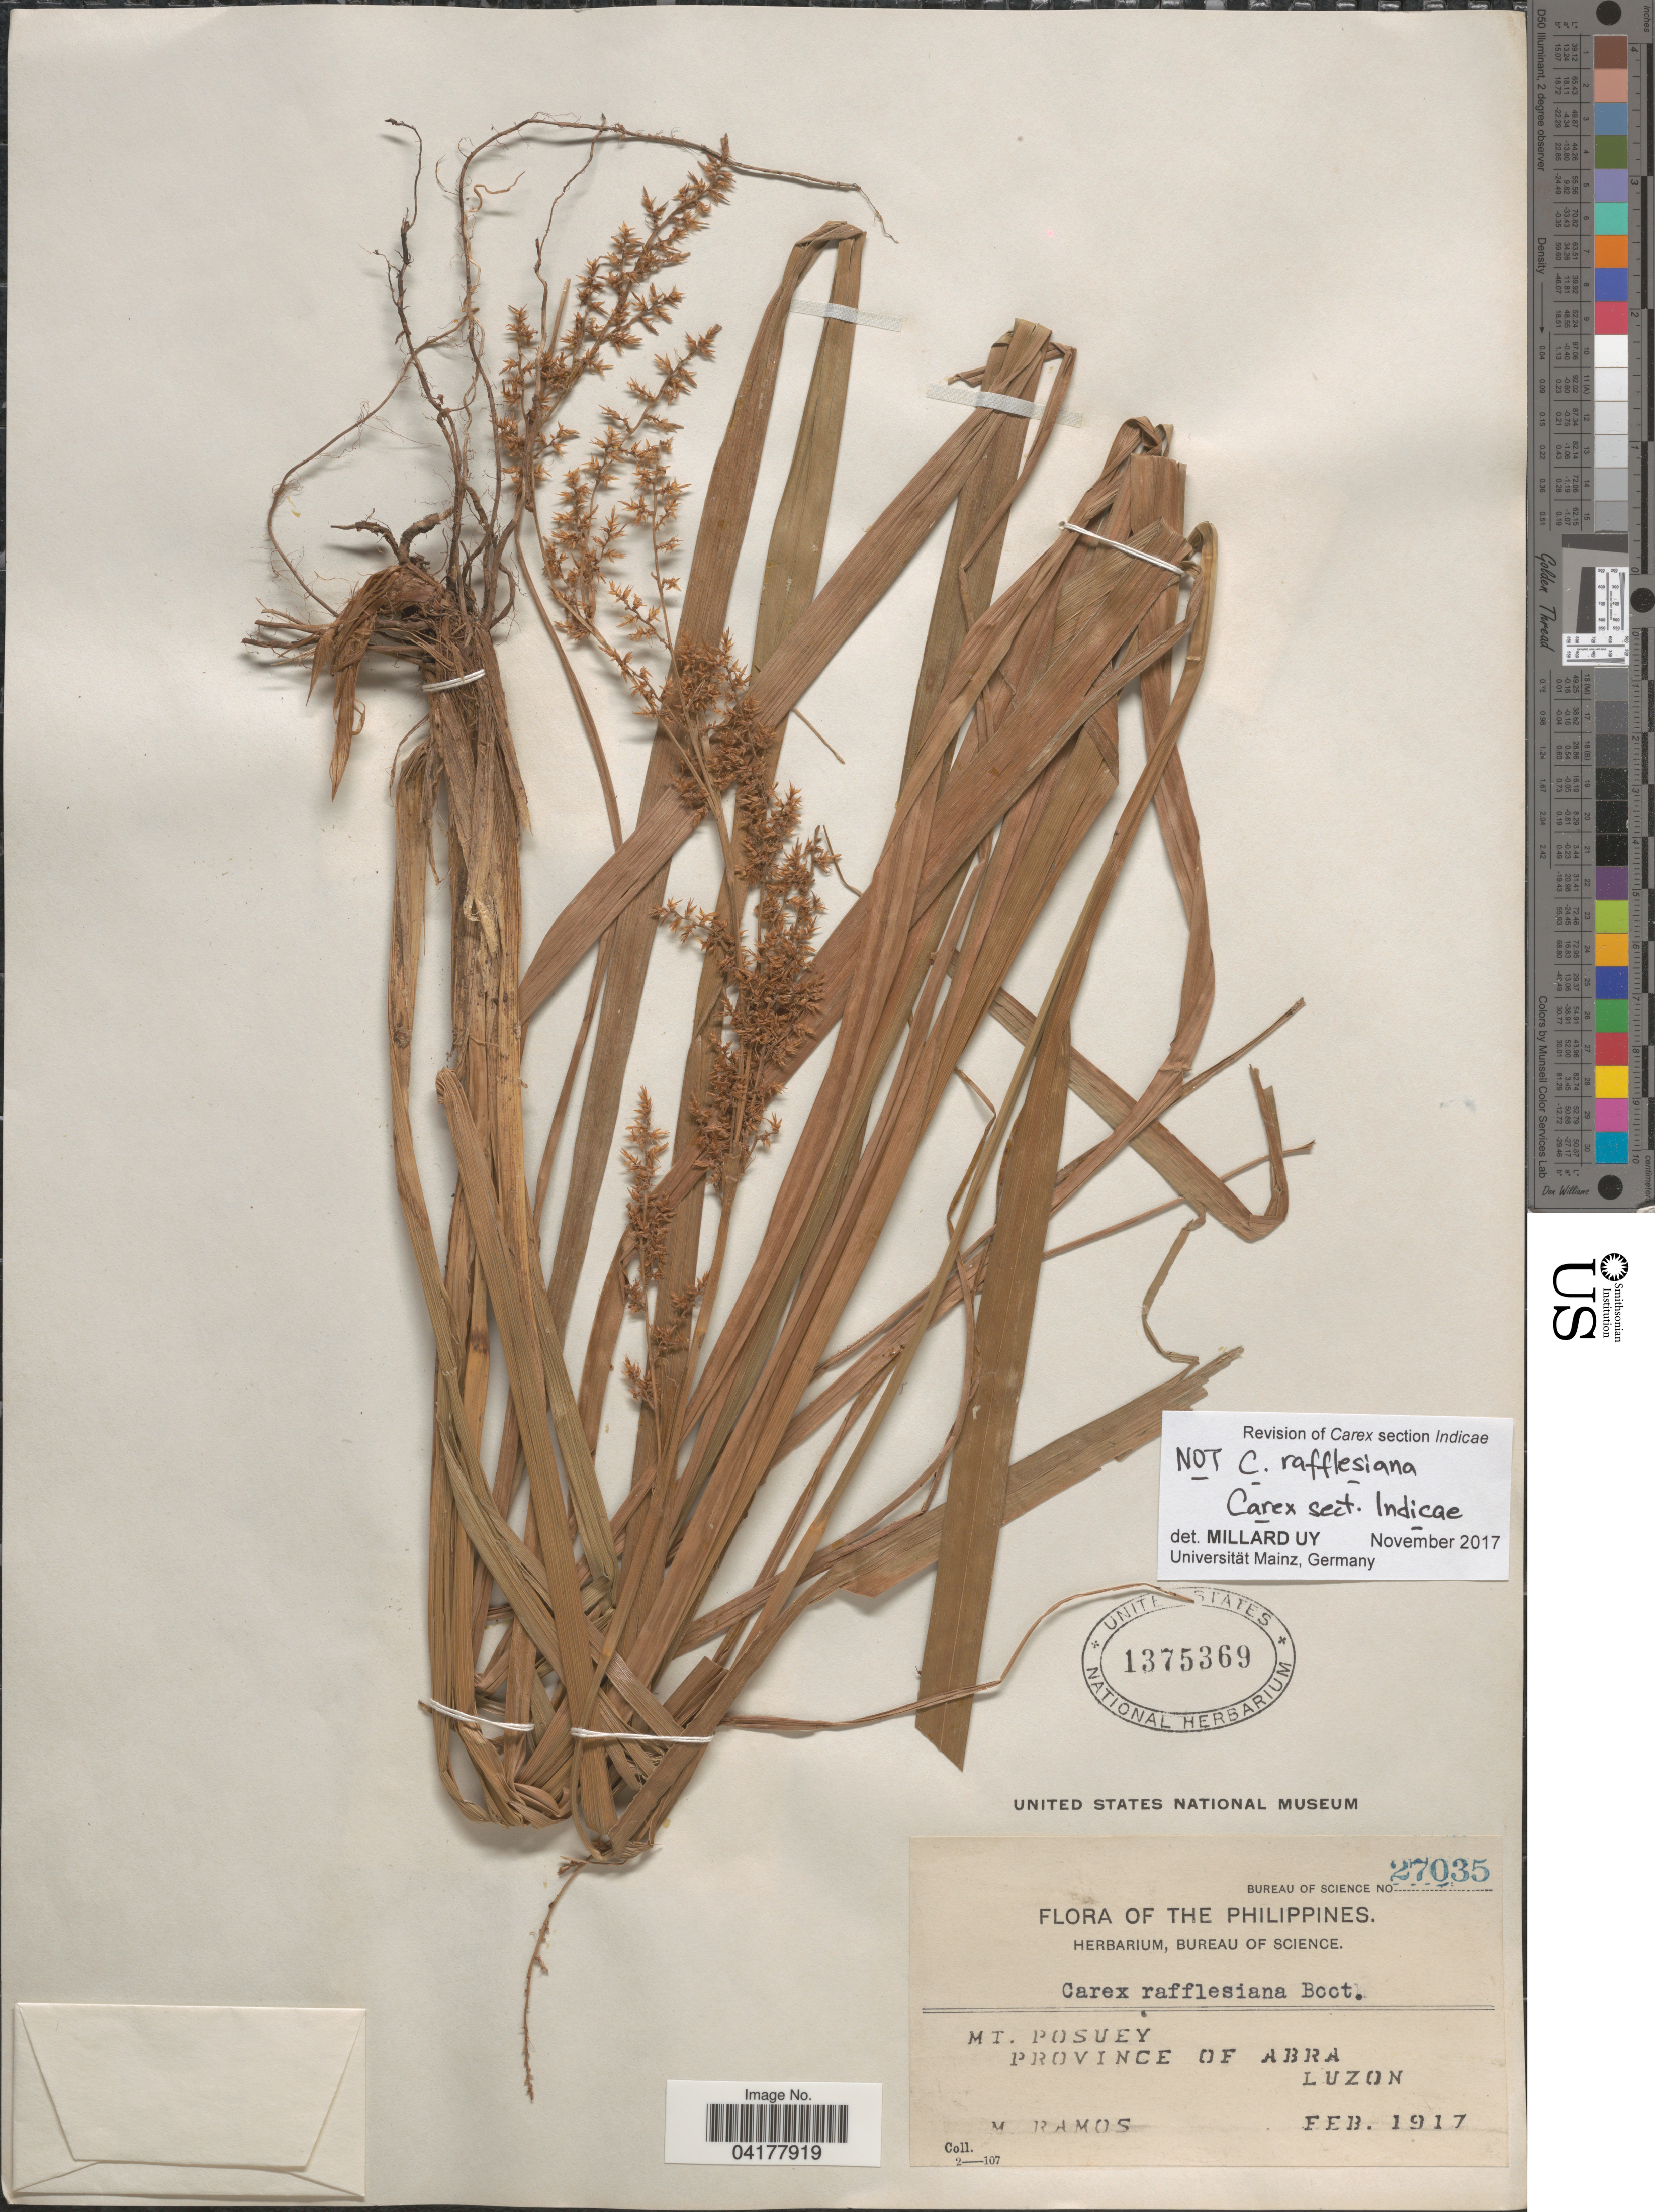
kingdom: Plantae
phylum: Tracheophyta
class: Liliopsida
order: Poales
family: Cyperaceae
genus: Carex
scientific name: Carex sp.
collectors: M. Ramos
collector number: Bureau of Science 27035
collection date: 1917-02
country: Philippines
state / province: Cordillera (Administrative Region)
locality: Mt. Posuey. Province of Abra. Luzon.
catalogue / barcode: US 1375369